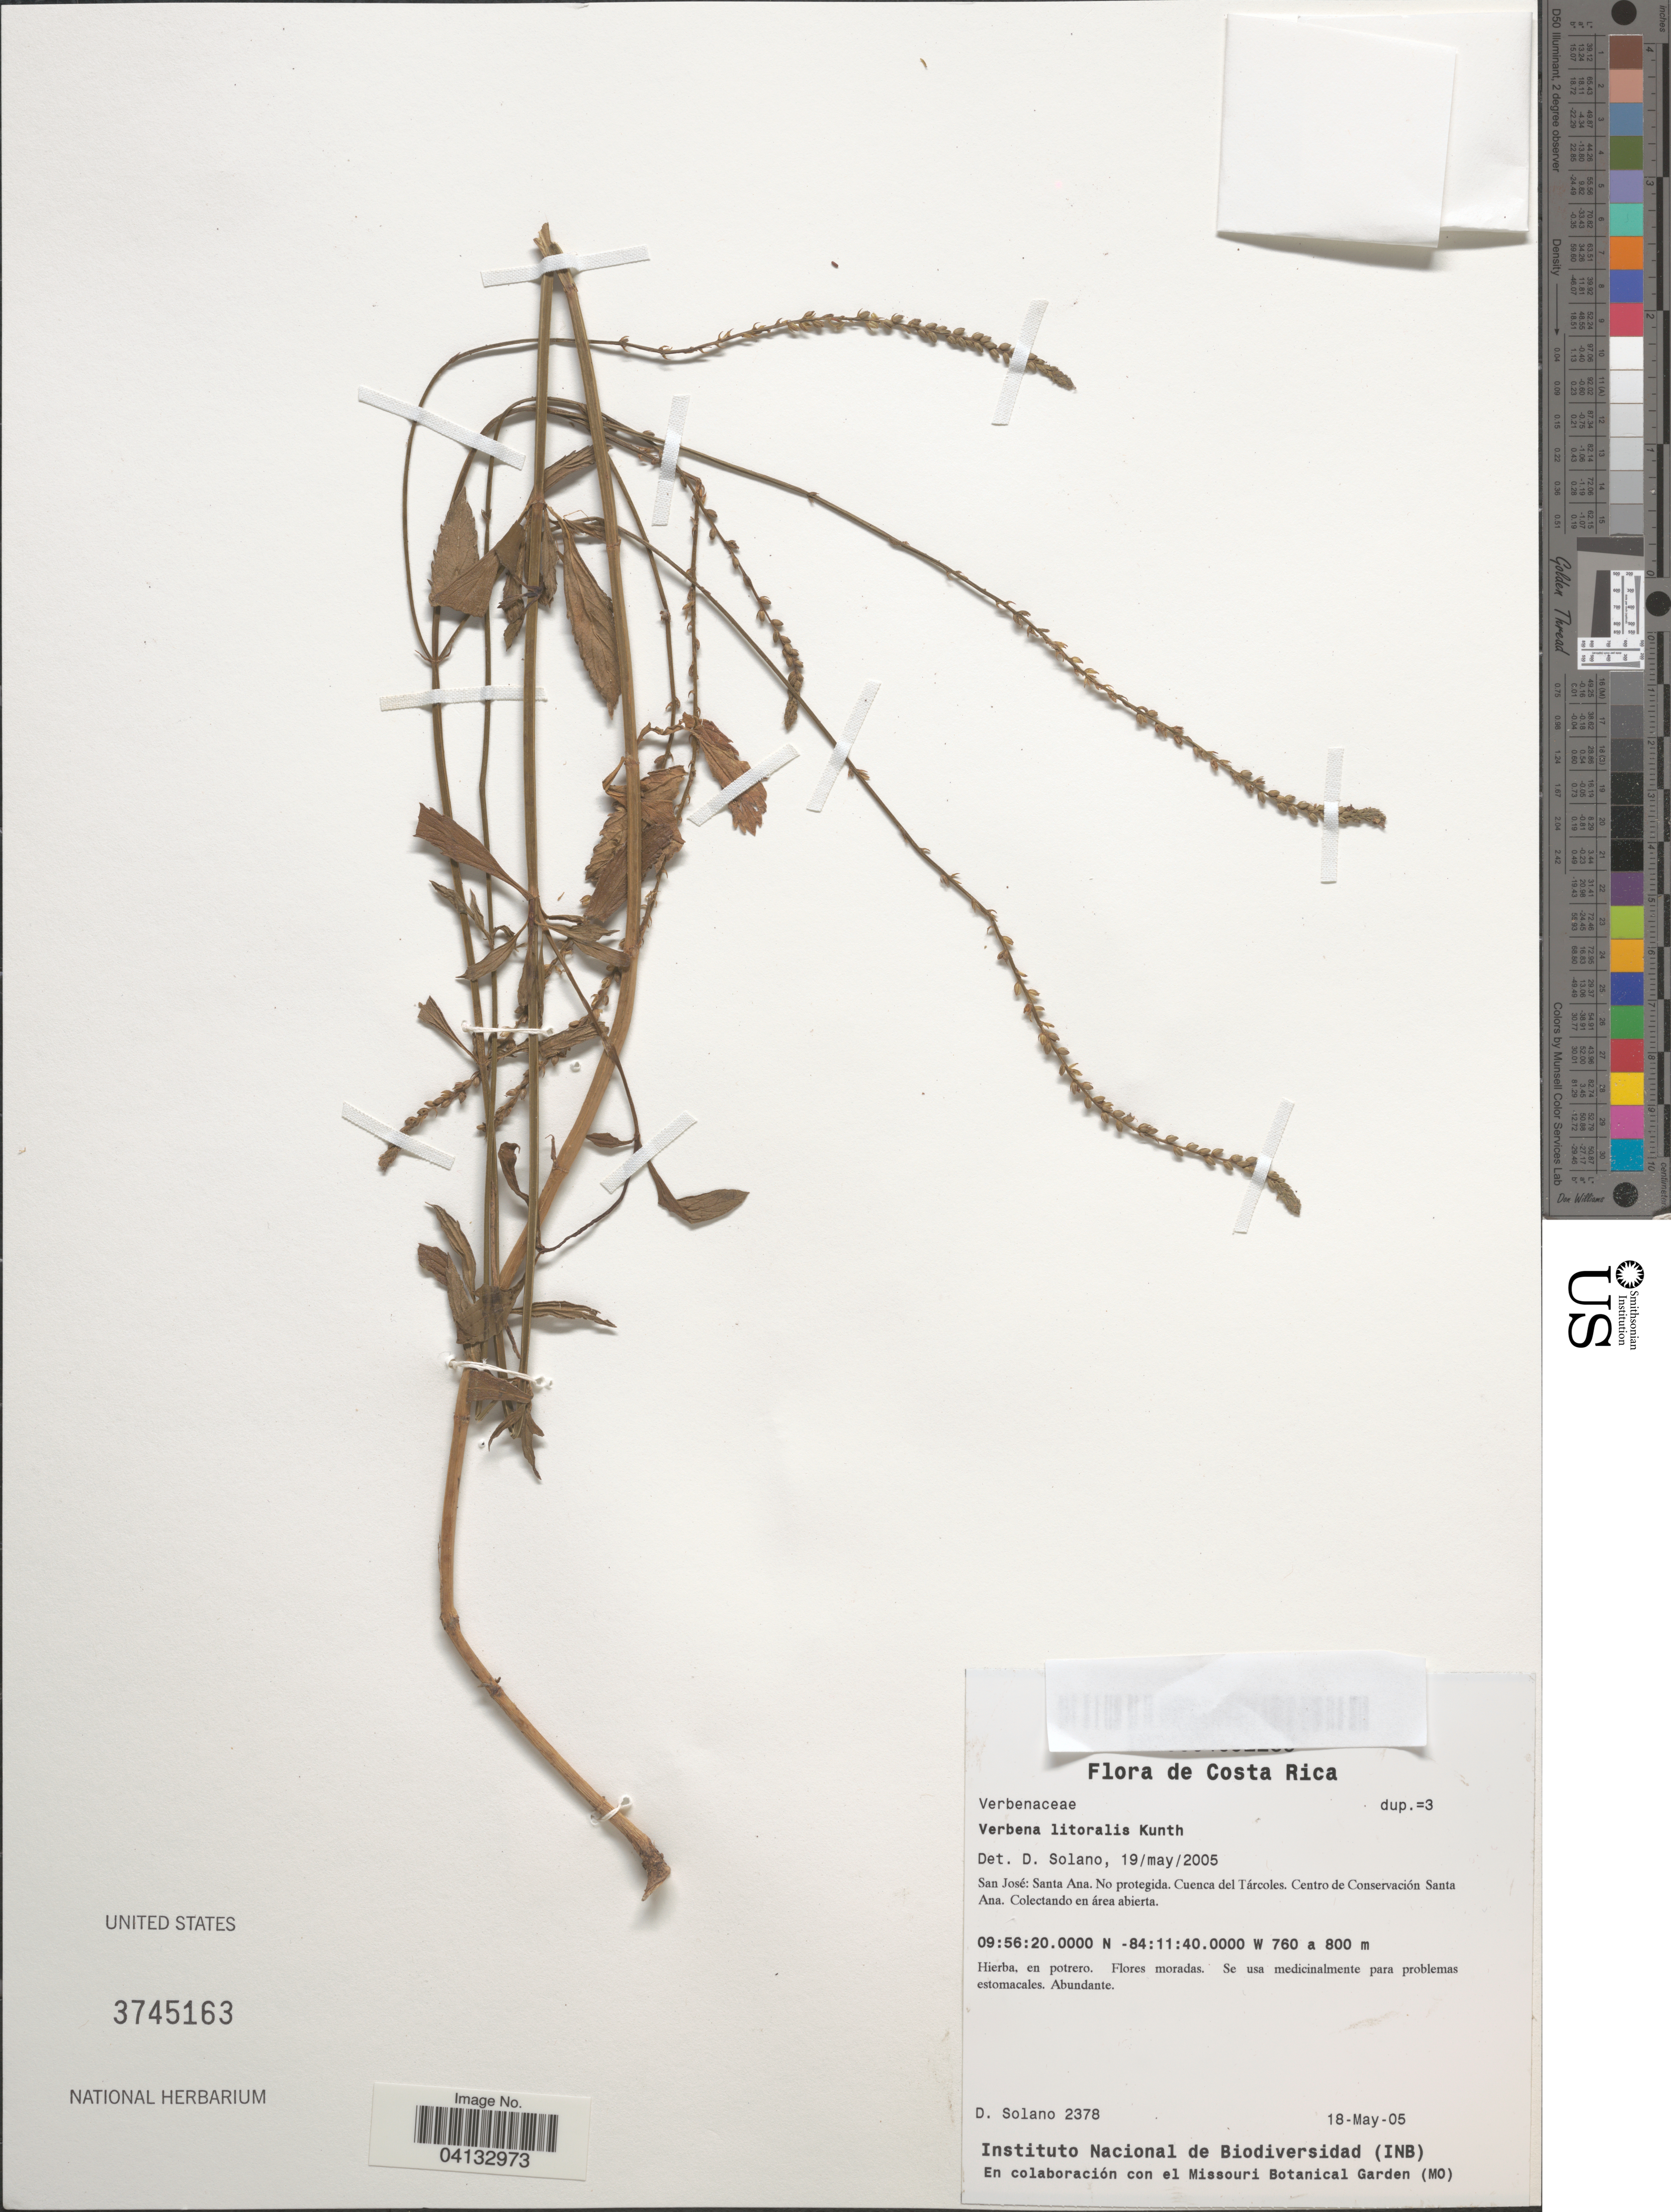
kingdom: Plantae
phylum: Tracheophyta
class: Magnoliopsida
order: Lamiales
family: Verbenaceae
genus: Verbena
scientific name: Verbena litoralis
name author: Kunth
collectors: D. Solano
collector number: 2378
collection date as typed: Transcribed d/m/y: 18/5/5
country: Costa Rica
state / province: San José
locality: Santa Ana. No protegida. Cuenca del Tárcoles. Centro de Conservación Santa Ana.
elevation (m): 760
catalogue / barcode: US 3745163